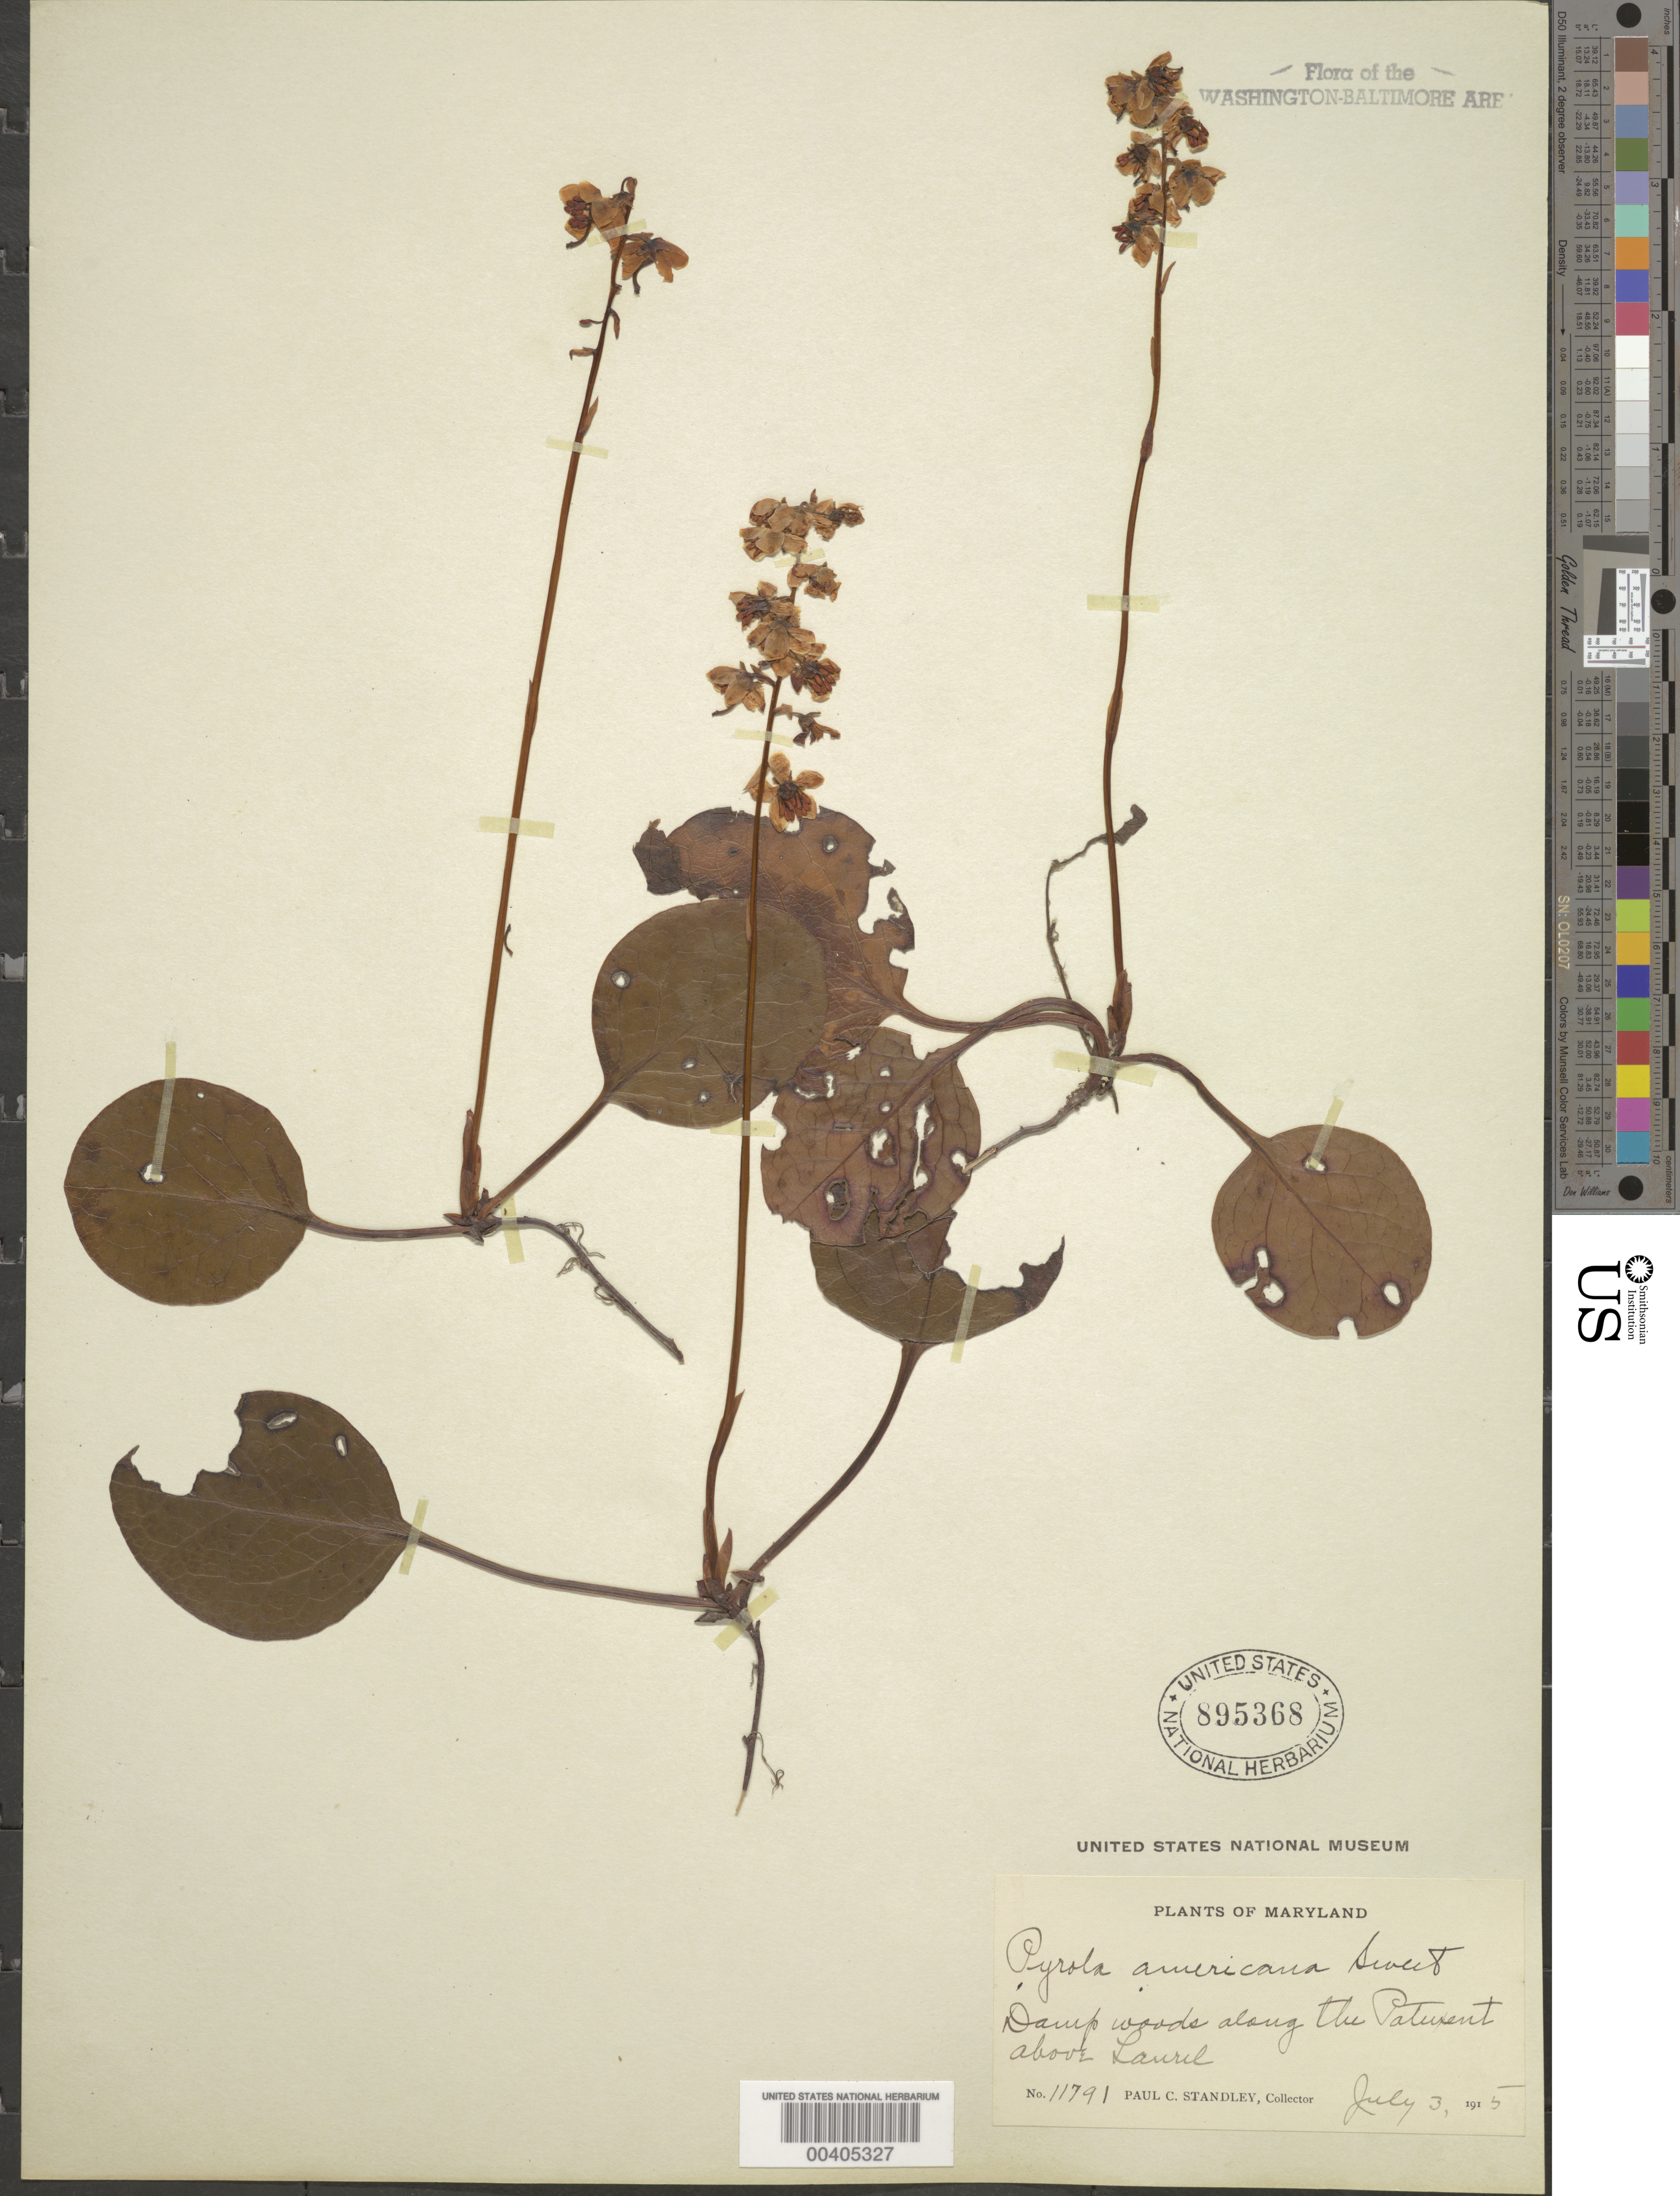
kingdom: Plantae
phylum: Tracheophyta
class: Magnoliopsida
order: Ericales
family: Ericaceae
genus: Pyrola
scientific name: Pyrola rotundifolia var. americana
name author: L.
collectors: P. C. Standley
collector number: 11791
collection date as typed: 03 Jul 1915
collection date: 1915-07-03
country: United States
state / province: Maryland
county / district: Prince George's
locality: Patuxent River above Laurel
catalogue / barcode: US 895368